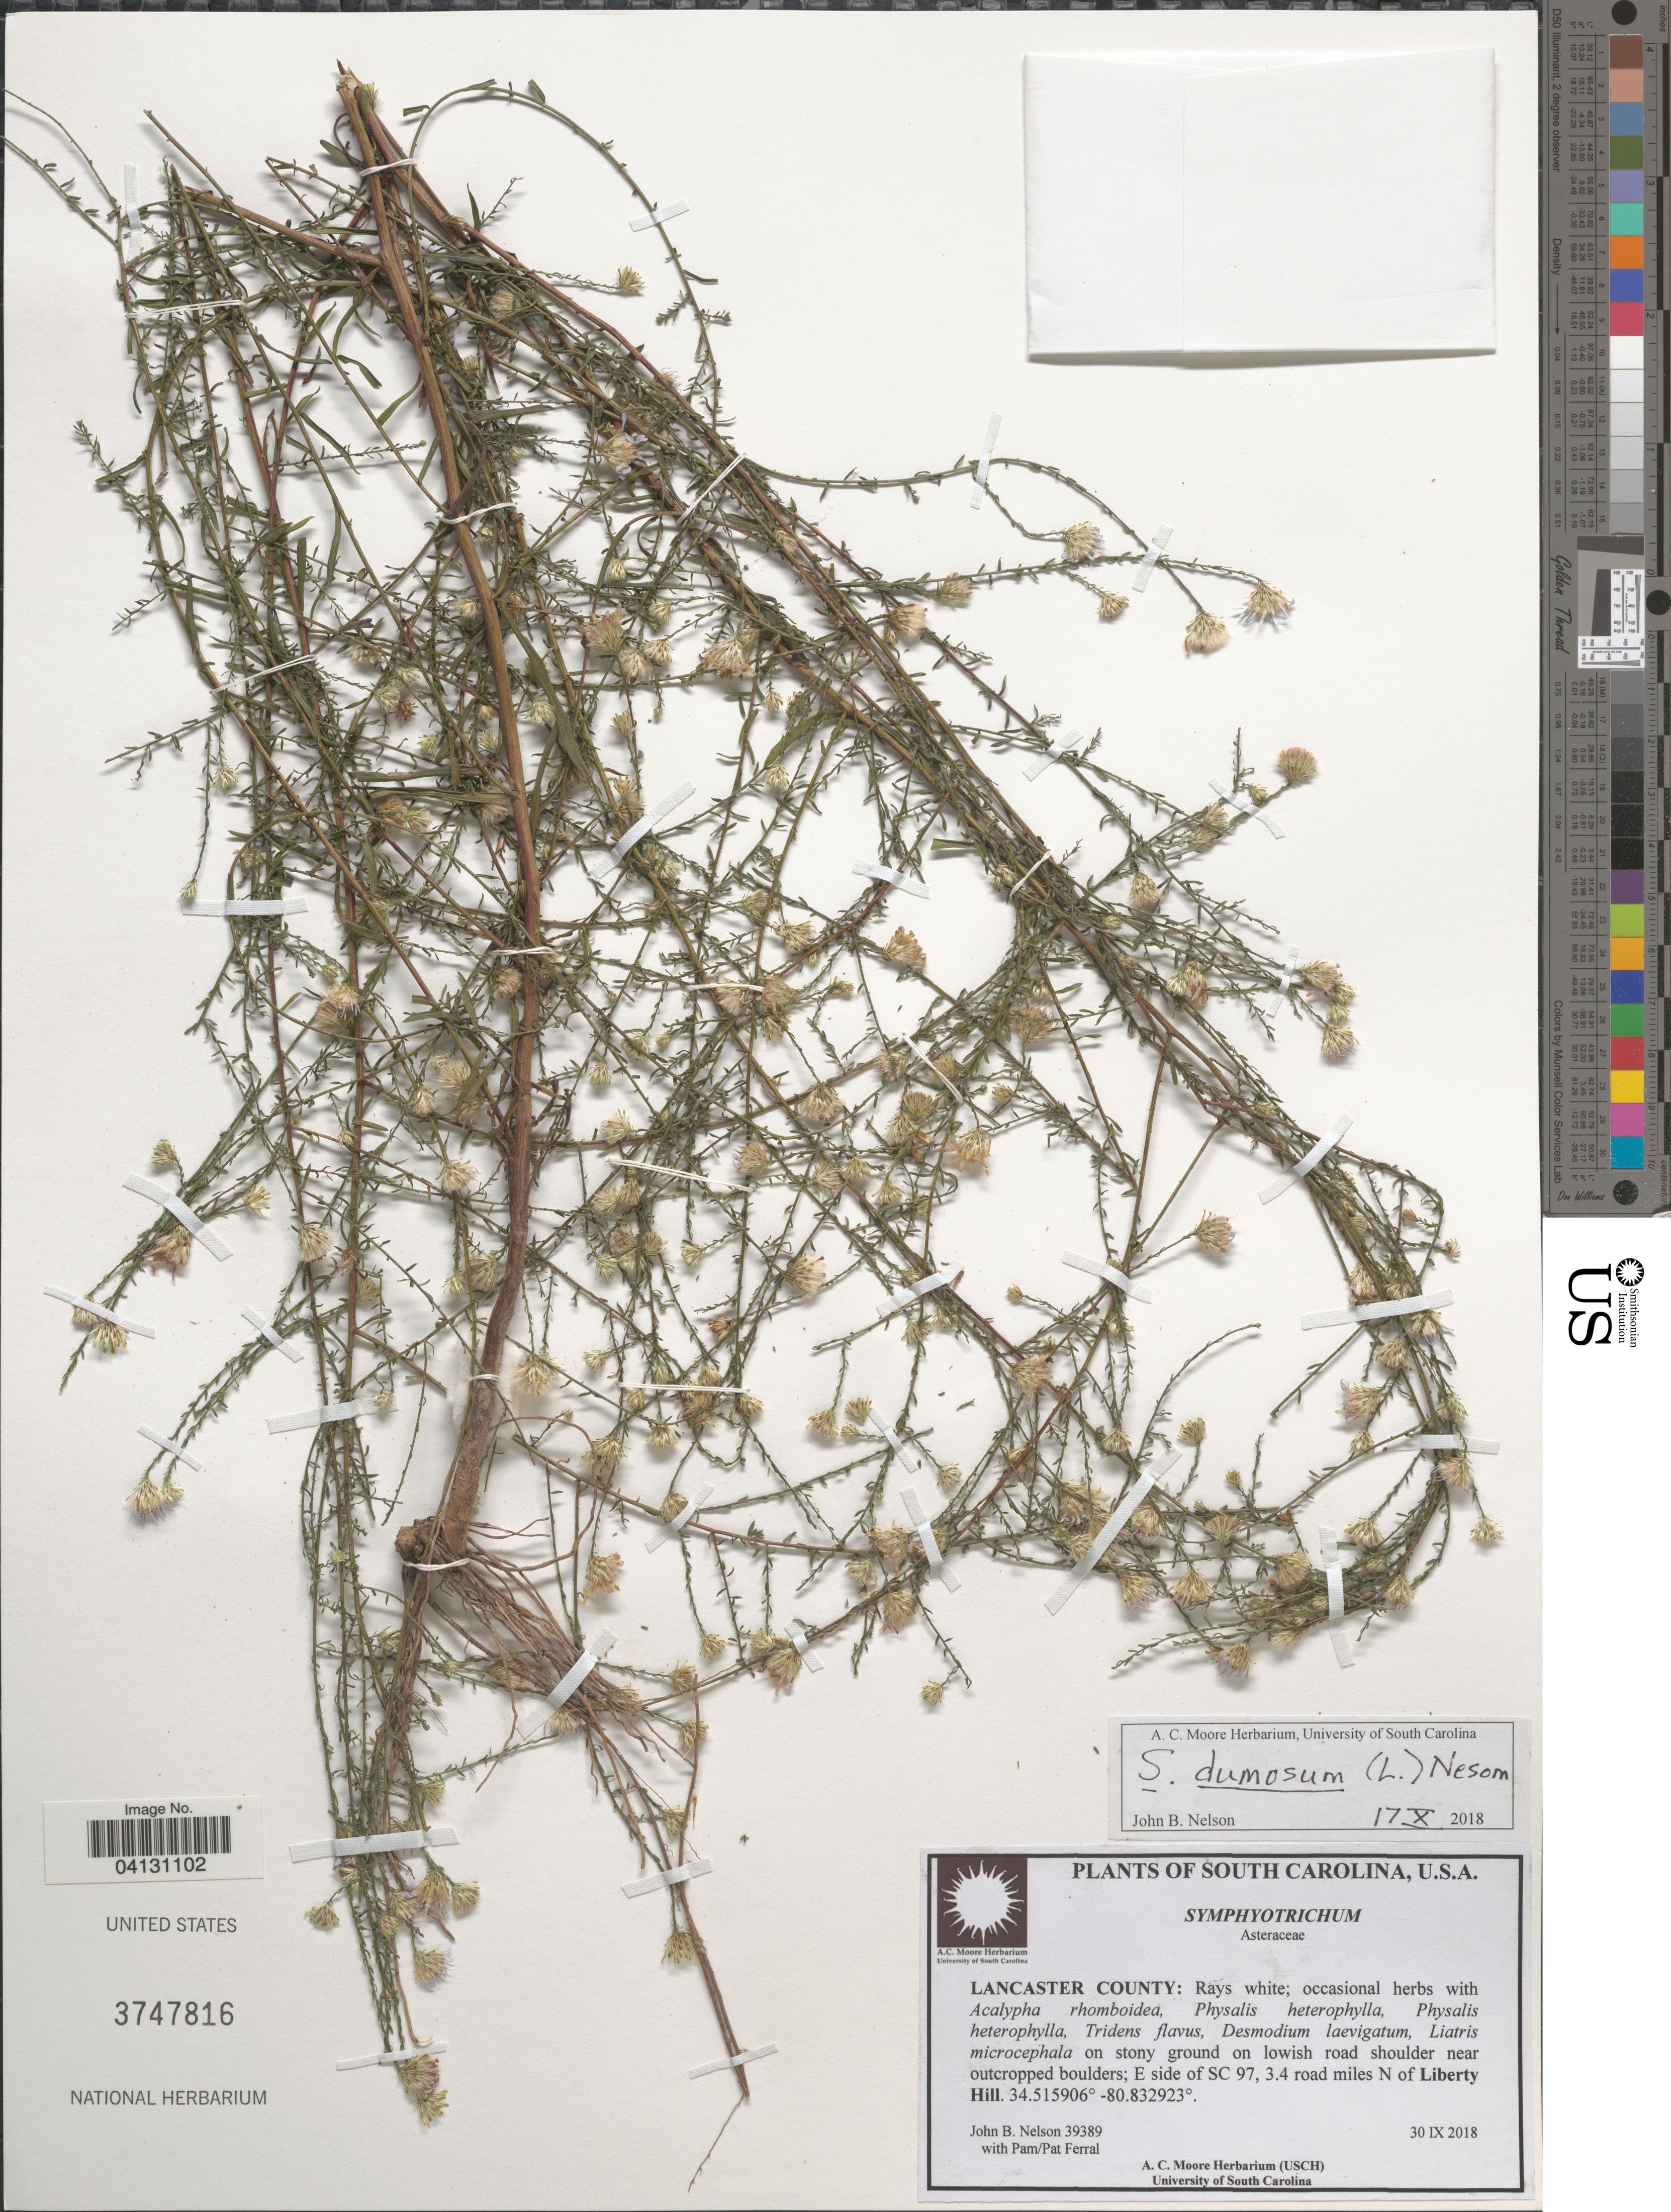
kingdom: Plantae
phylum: Tracheophyta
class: Magnoliopsida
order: Asterales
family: Asteraceae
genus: Symphyotrichum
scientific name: Symphyotrichum dumosum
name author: (L.) G.L. Nesom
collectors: J. B. Nelson & P. Ferral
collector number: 39389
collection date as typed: Transcribed d/m/y: 30/9/2018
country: United States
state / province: South Carolina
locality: Lancaster County: E side of SC 97, 3.4 road miles N of Liberty Hill.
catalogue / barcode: US 3747816